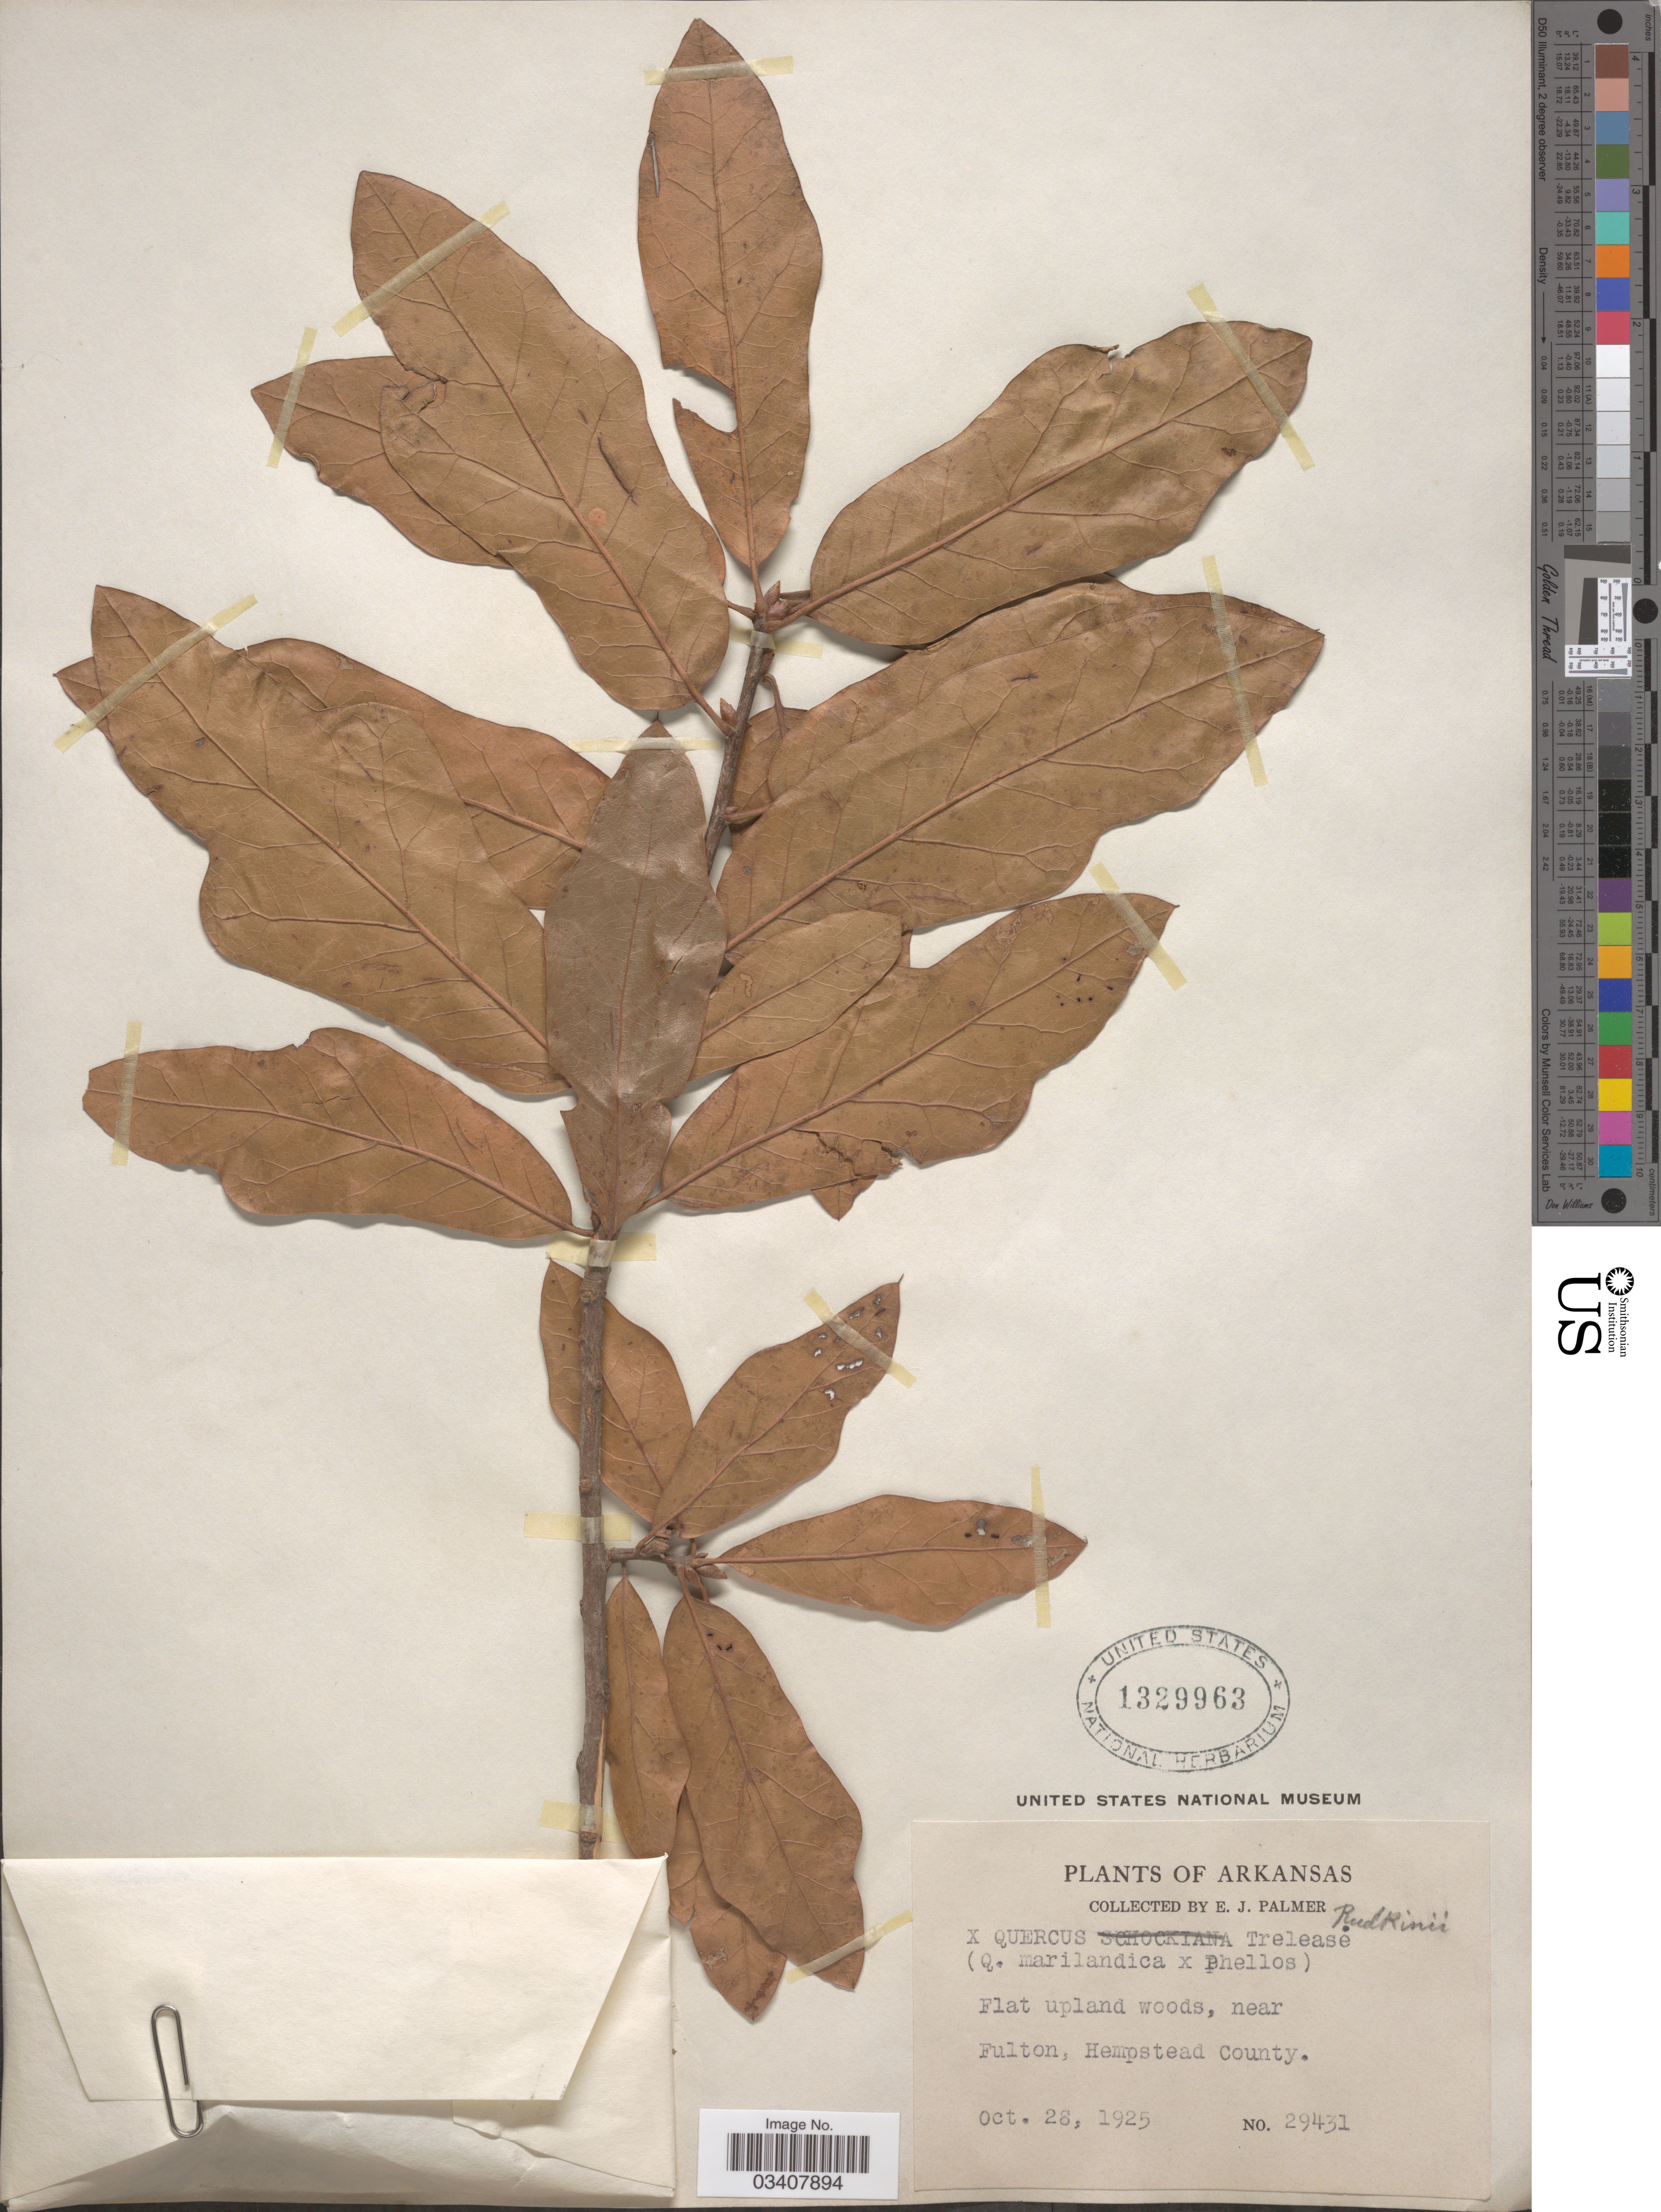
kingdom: Plantae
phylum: Tracheophyta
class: Magnoliopsida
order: Fagales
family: Fagaceae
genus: Quercus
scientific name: Quercus phellos x Q. x rudkinii Britton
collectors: E. J. Palmer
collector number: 29431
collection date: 1925-10-28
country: United States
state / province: Arkansas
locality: Flat upland woods, near Fulton, Hempstead County.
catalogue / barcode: US 1329963